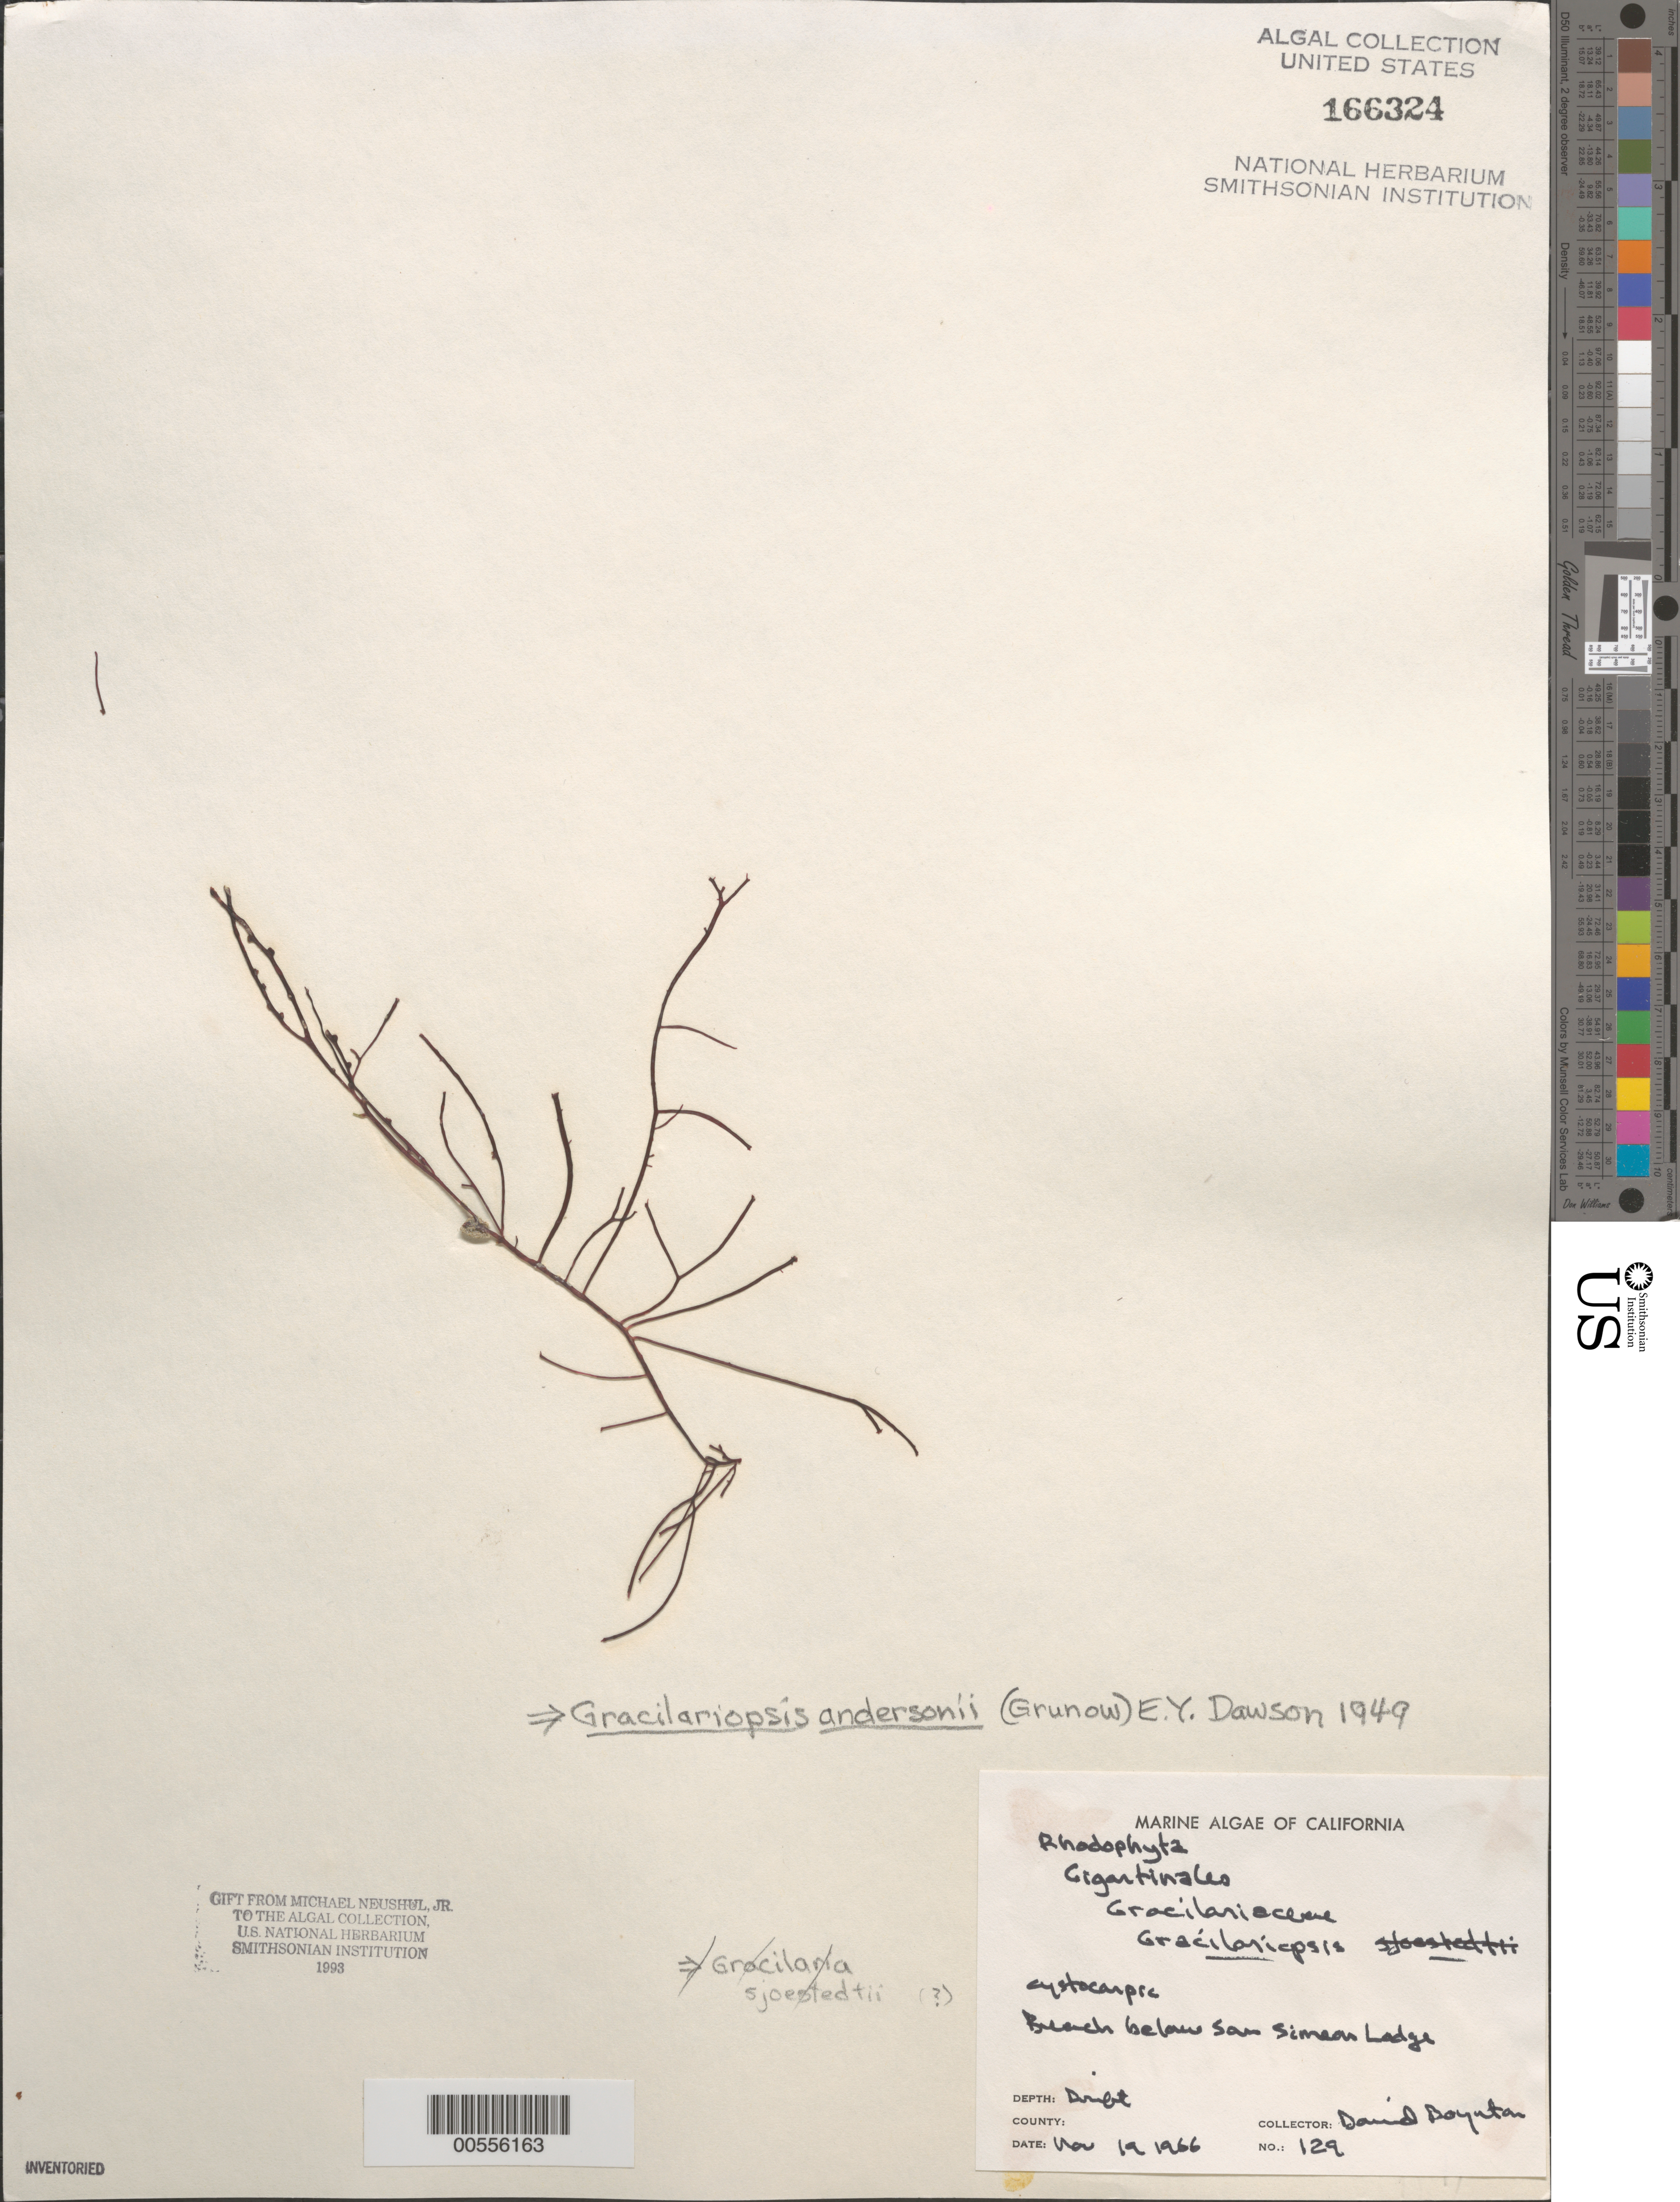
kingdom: Plantae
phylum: Rhodophyta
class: Florideophyceae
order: Gracilariales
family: Gracilariaceae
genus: Gracilariopsis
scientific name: Gracilariopsis andersonii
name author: (Grunow) E.Y. Dawson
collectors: D. Boynton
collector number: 129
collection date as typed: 19 Nov 1966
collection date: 1966-11-19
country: United States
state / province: California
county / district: San Luis Obispo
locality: Beach below San Simeon Lodge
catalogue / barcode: US 166324